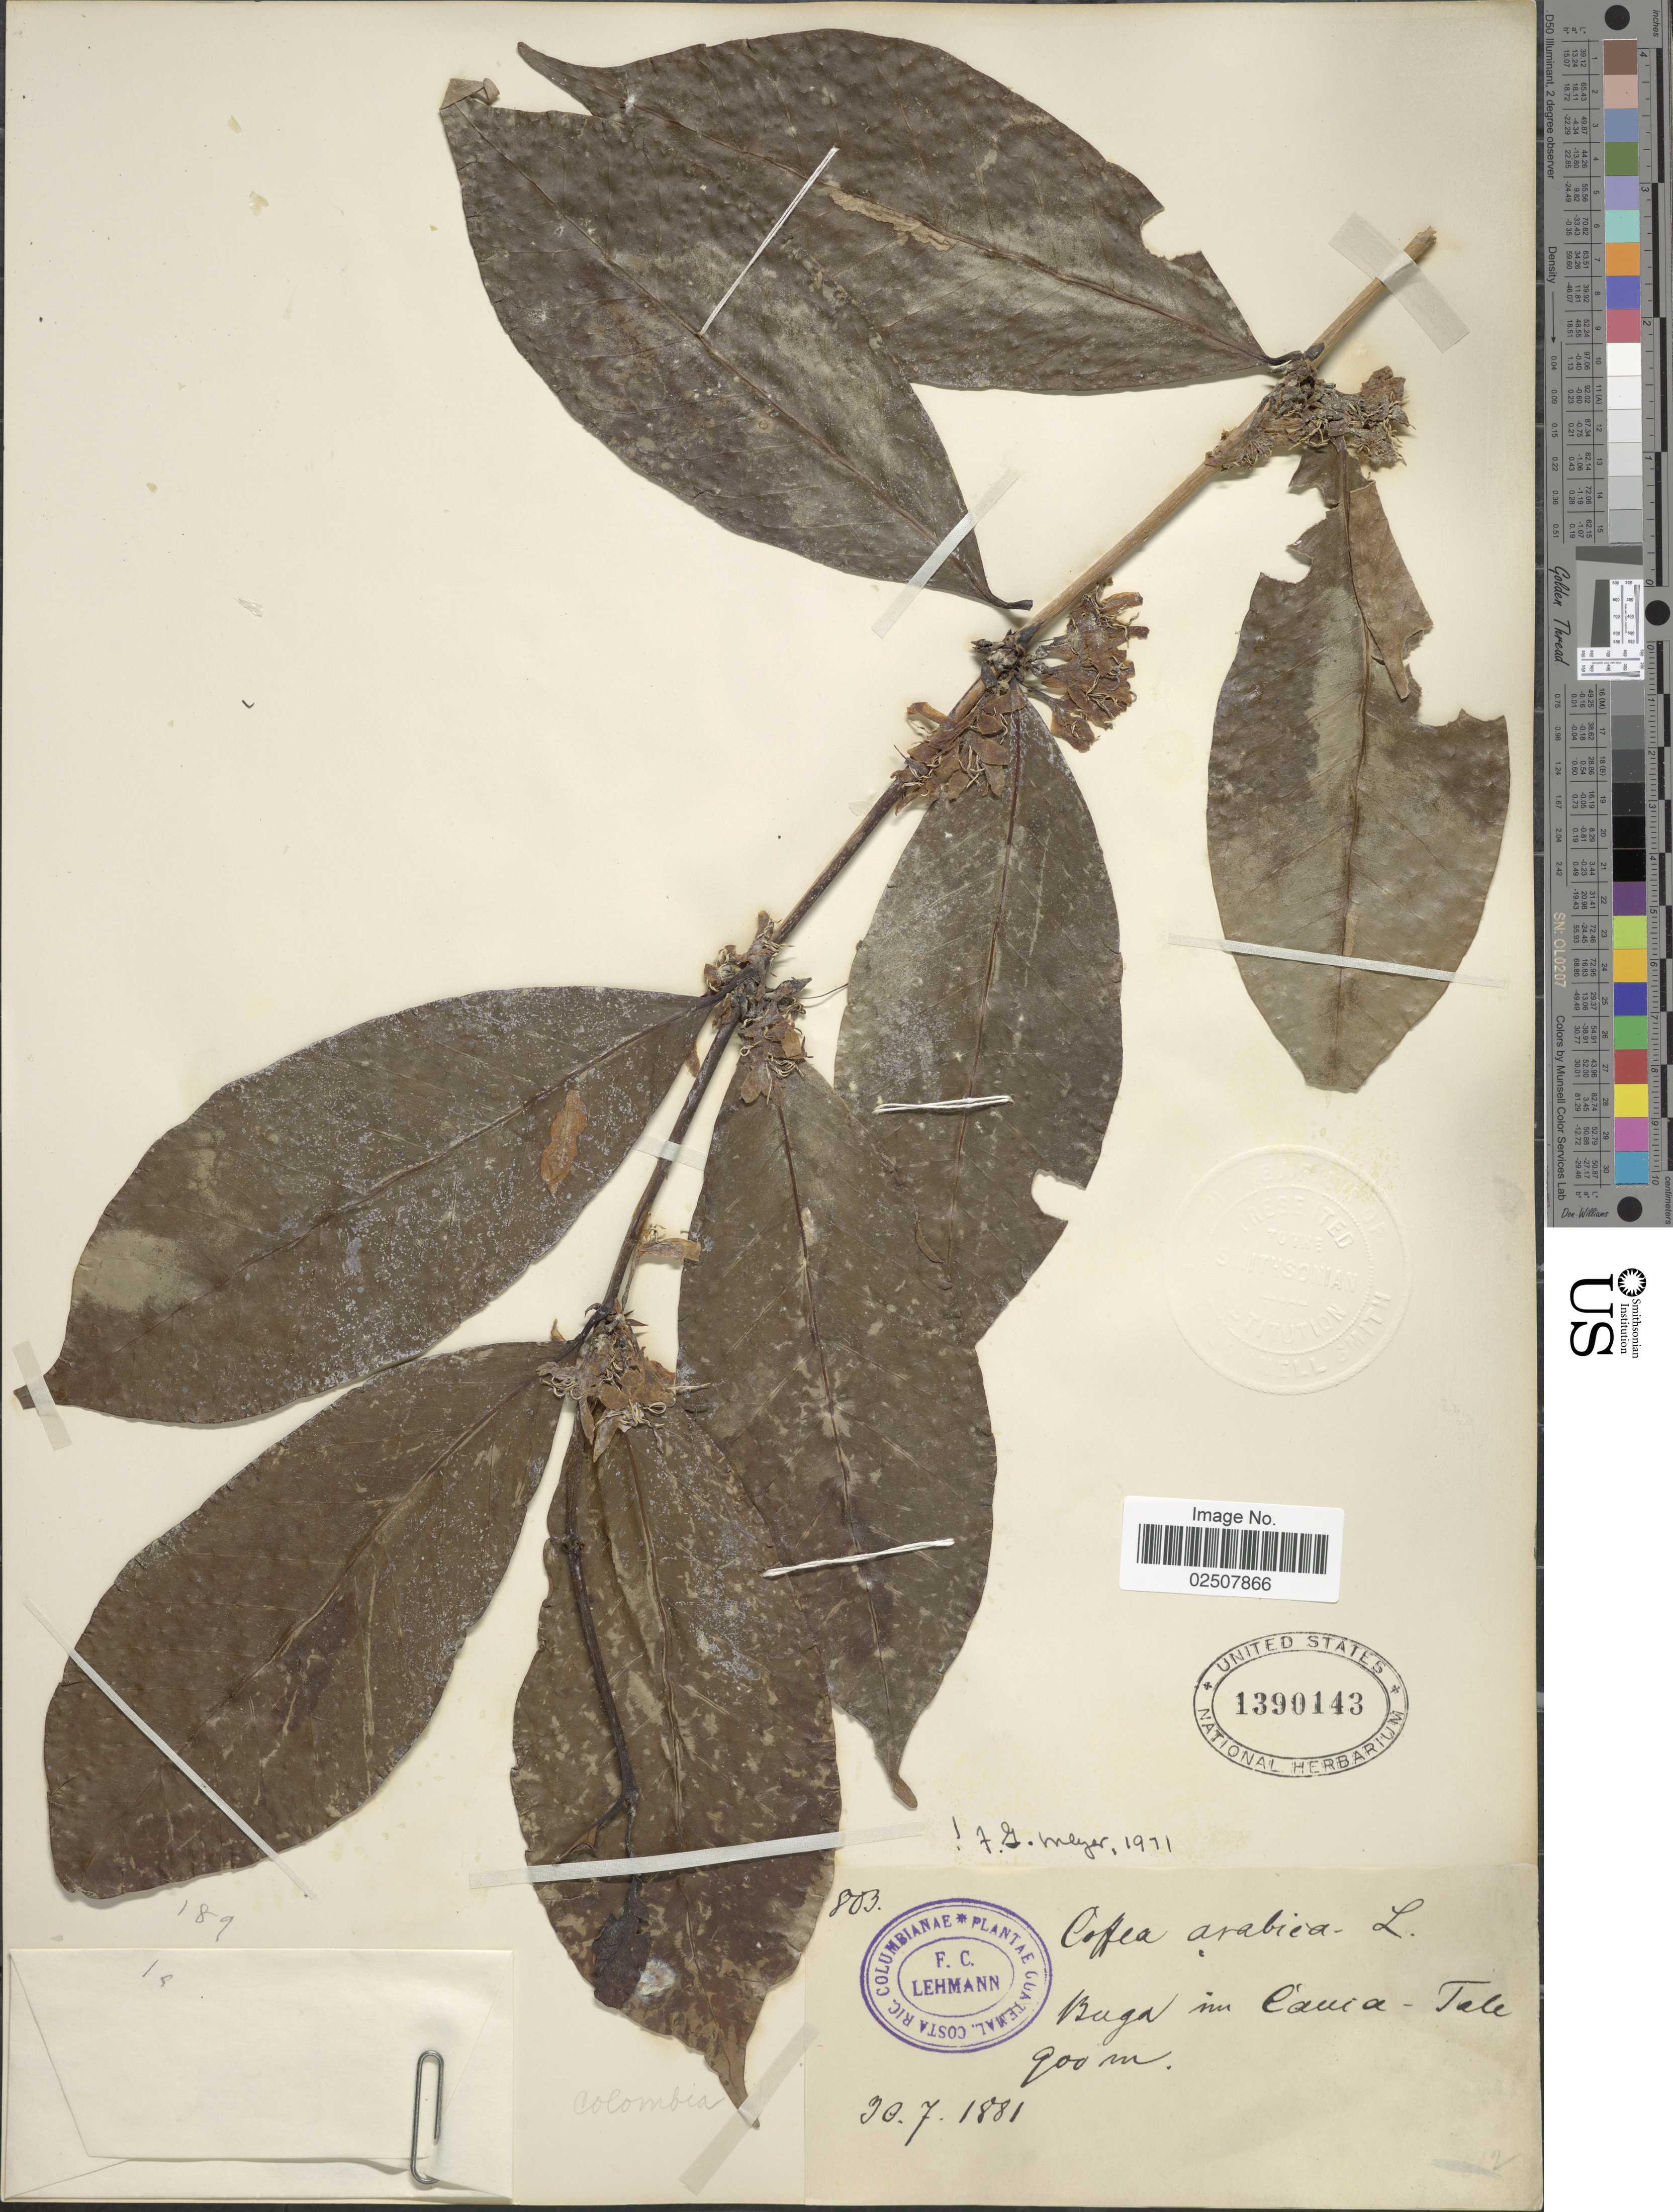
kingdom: Plantae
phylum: Tracheophyta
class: Magnoliopsida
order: Gentianales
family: Rubiaceae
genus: Coffea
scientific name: Coffea arabica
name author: L.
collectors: F. C. Lehmann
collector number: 803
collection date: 1881-07-30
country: Colombia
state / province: Cauca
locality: Buga in Cauca - Tale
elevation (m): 900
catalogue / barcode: US 1390143